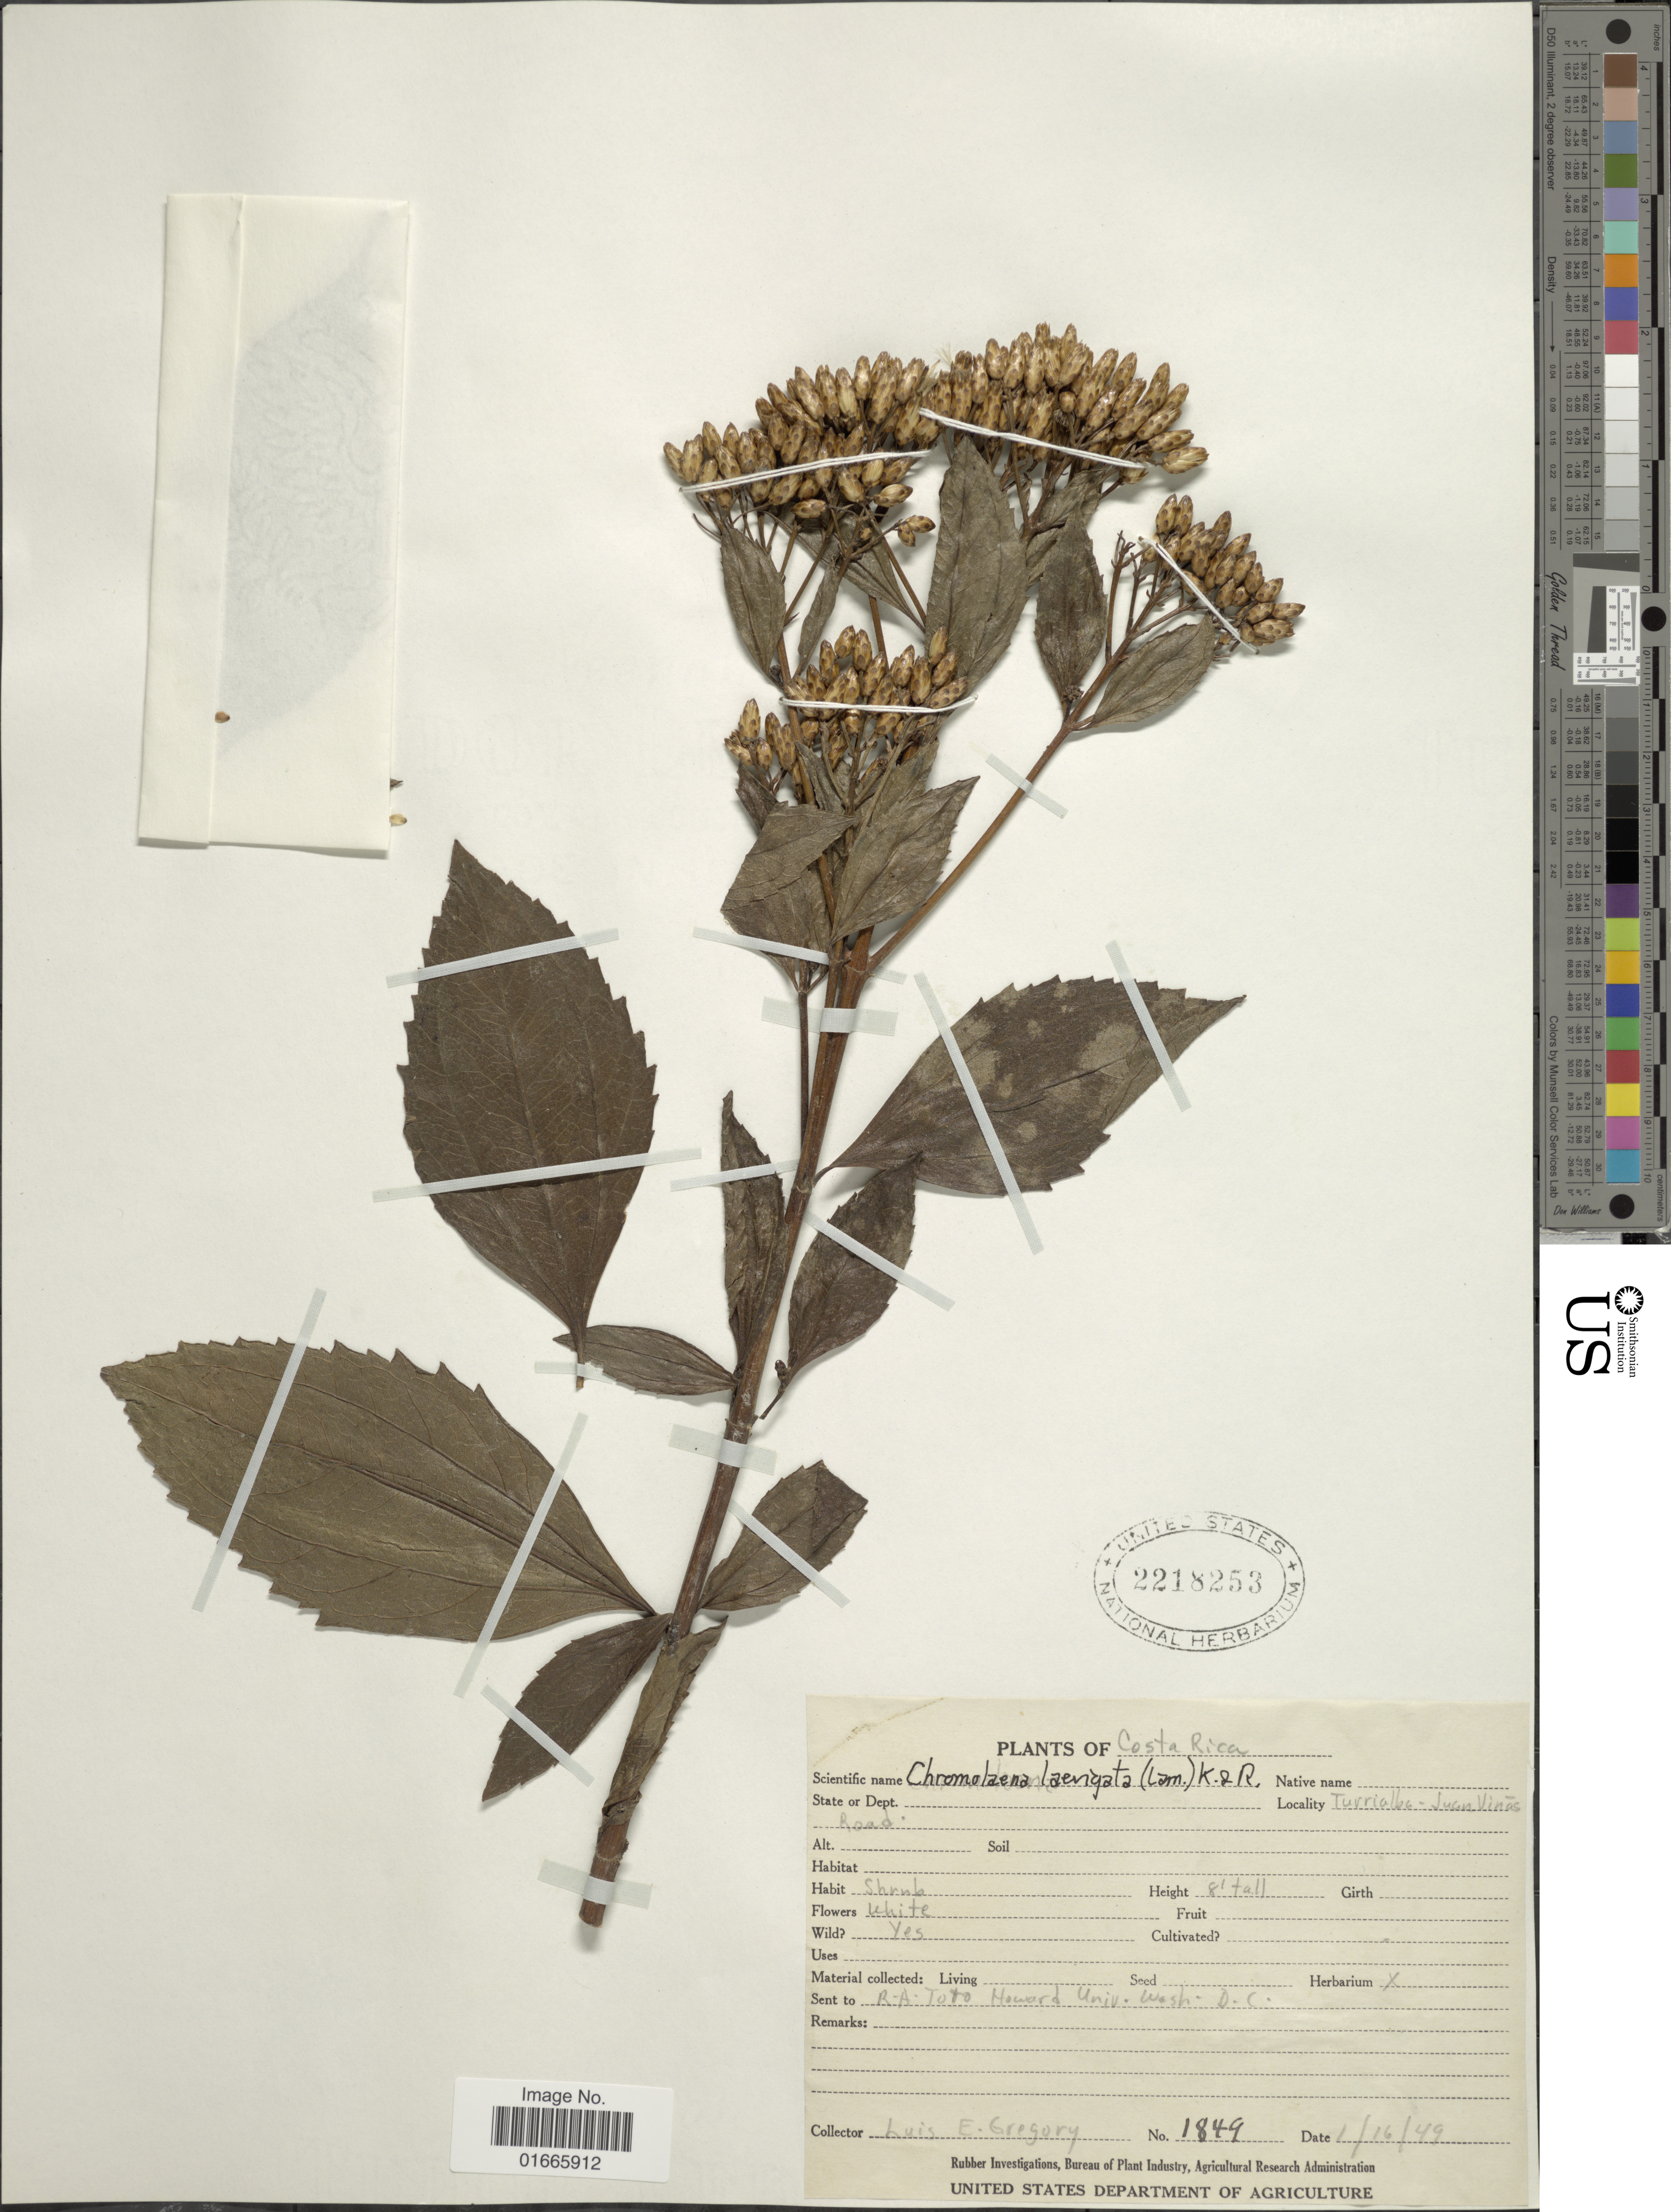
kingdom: Plantae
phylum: Tracheophyta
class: Magnoliopsida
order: Asterales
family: Asteraceae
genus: Chromolaena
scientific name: Chromolaena laevigata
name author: (Lam.) R.M. King & H. Rob.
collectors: L. E. Gregory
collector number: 1849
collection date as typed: Transcribed d/m/y: 16/1/49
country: Costa Rica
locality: Turrialba- Juan Vinas Road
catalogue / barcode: US 2218253